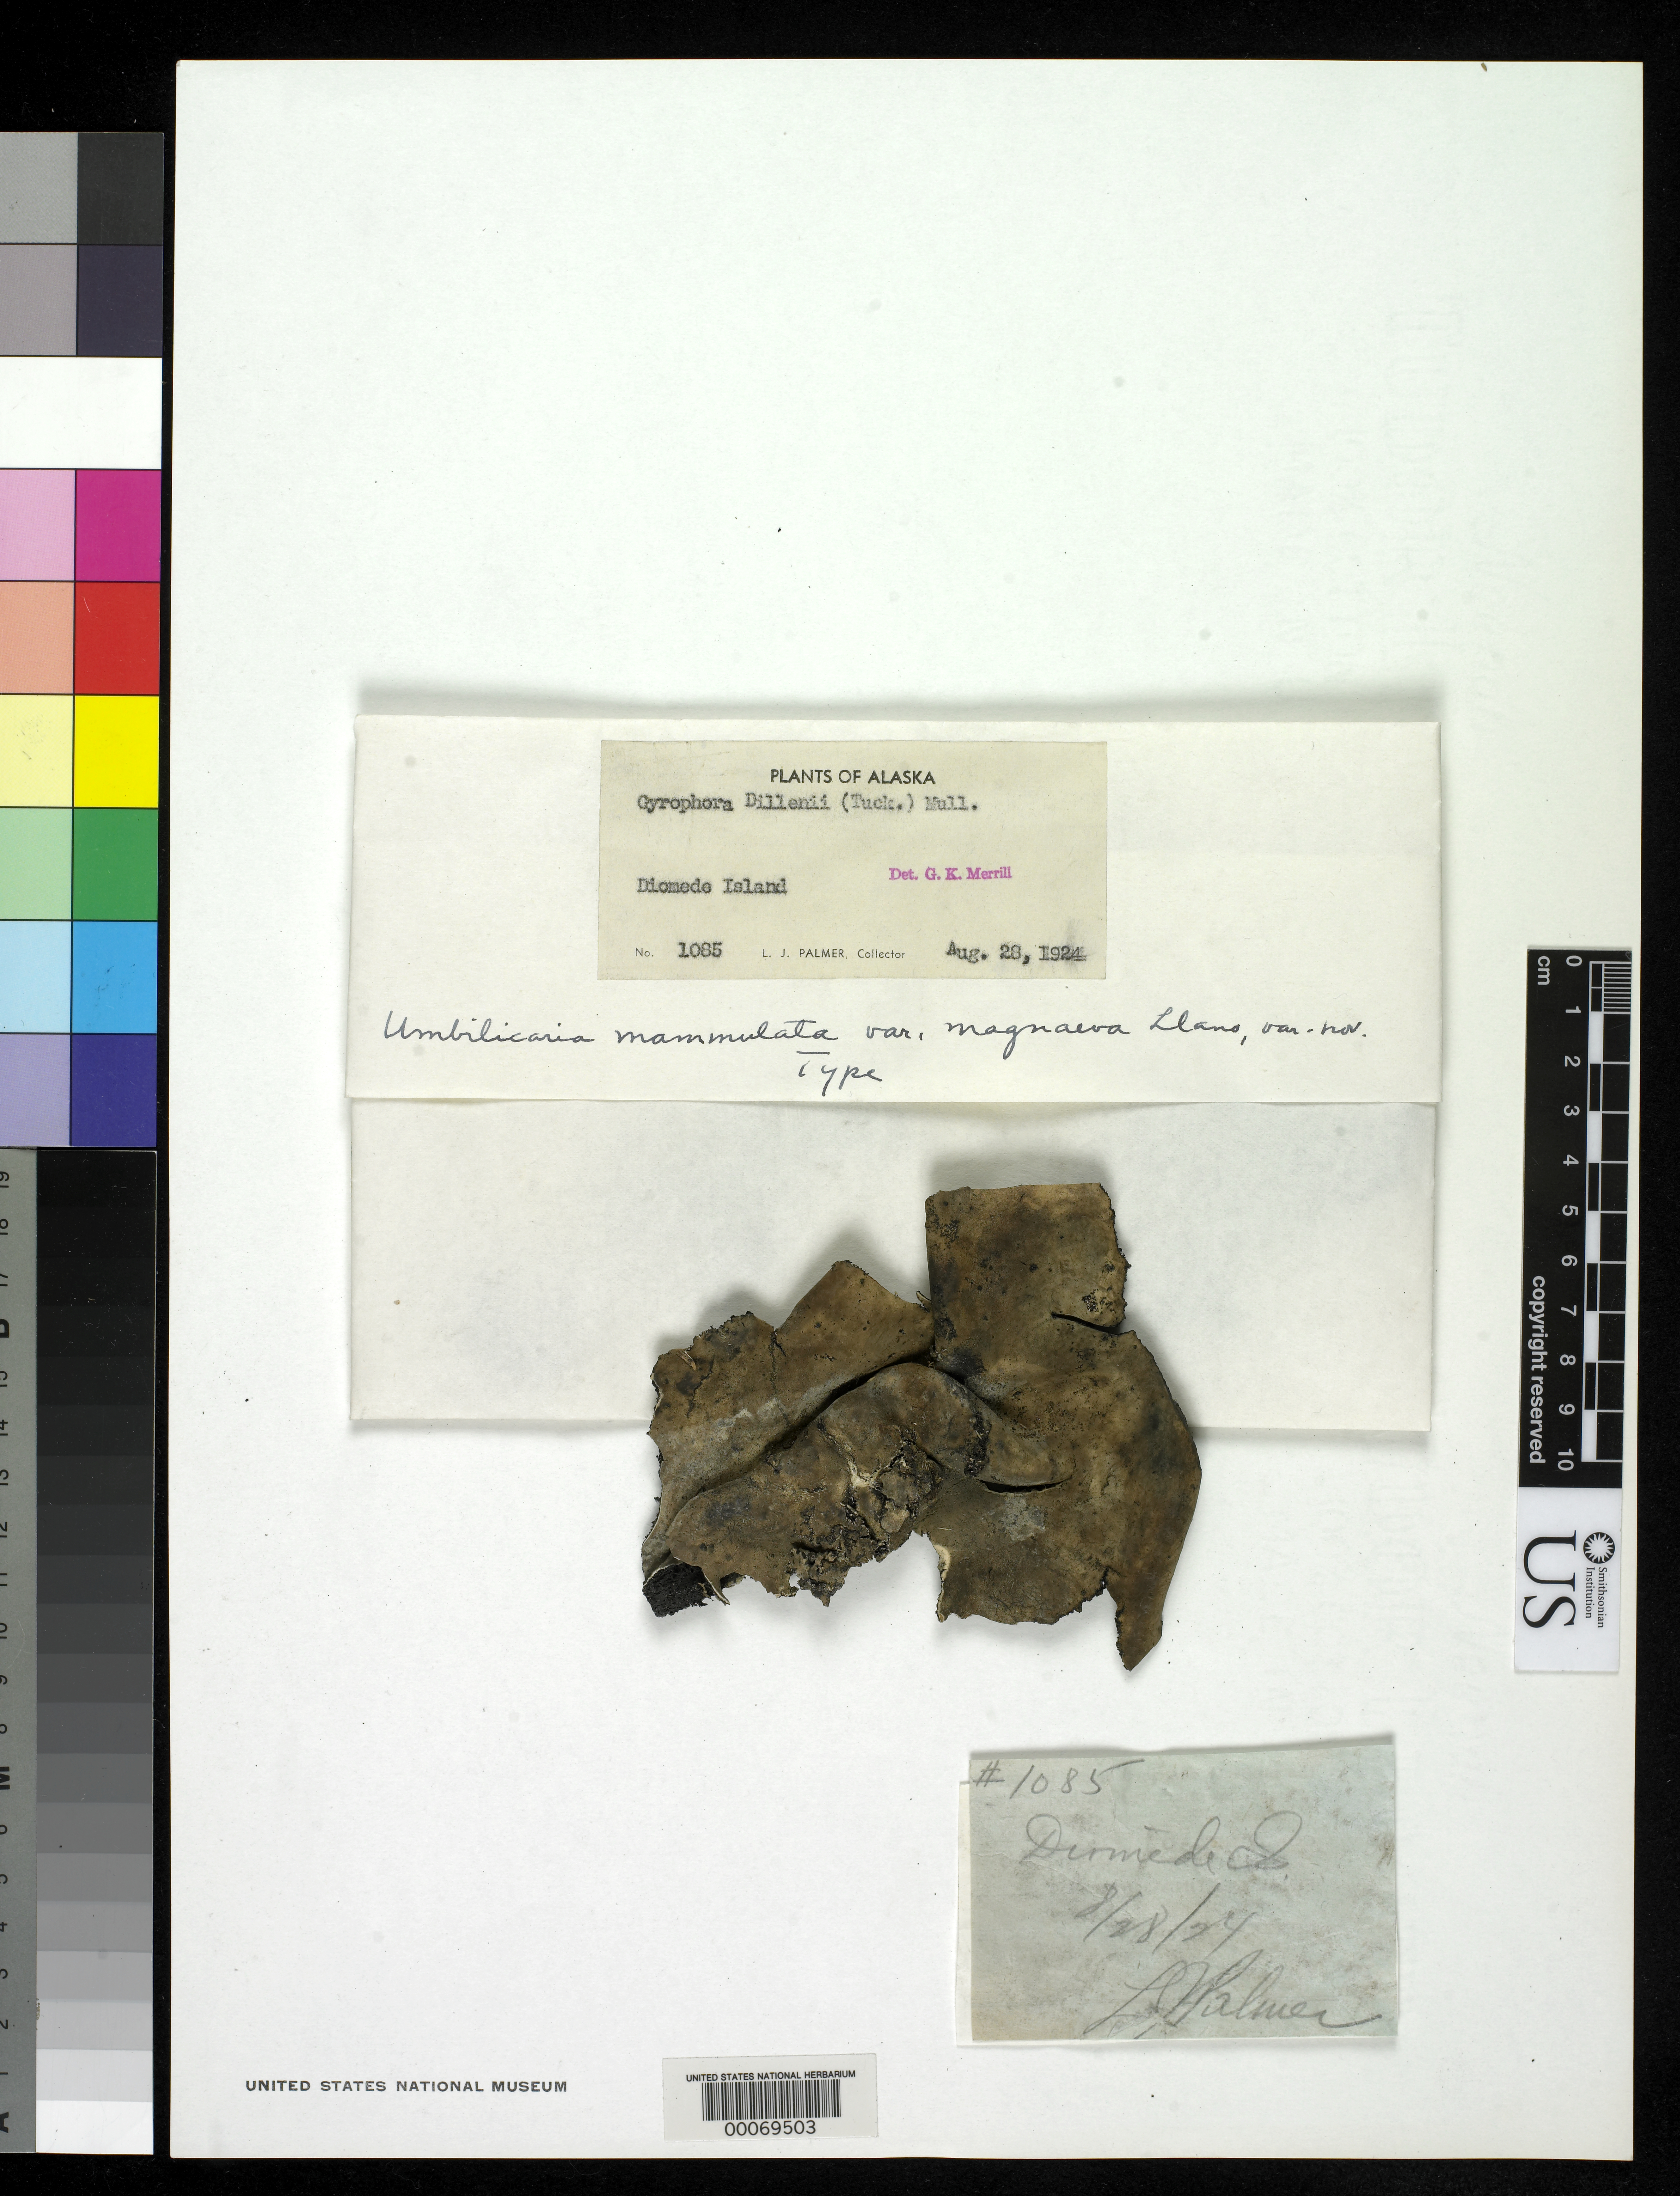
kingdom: Fungi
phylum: Ascomycota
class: Lecanoromycetes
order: Umbilicariales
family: Umbilicariaceae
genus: Umbilicaria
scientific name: Umbilicaria mammulata var. magnaeva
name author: Llano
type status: Holotype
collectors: L. J. Palmer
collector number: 1085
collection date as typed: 28 Aug 1924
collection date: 1924-08-28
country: United States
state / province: Alaska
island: Diomede Island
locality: Diomede Isl.